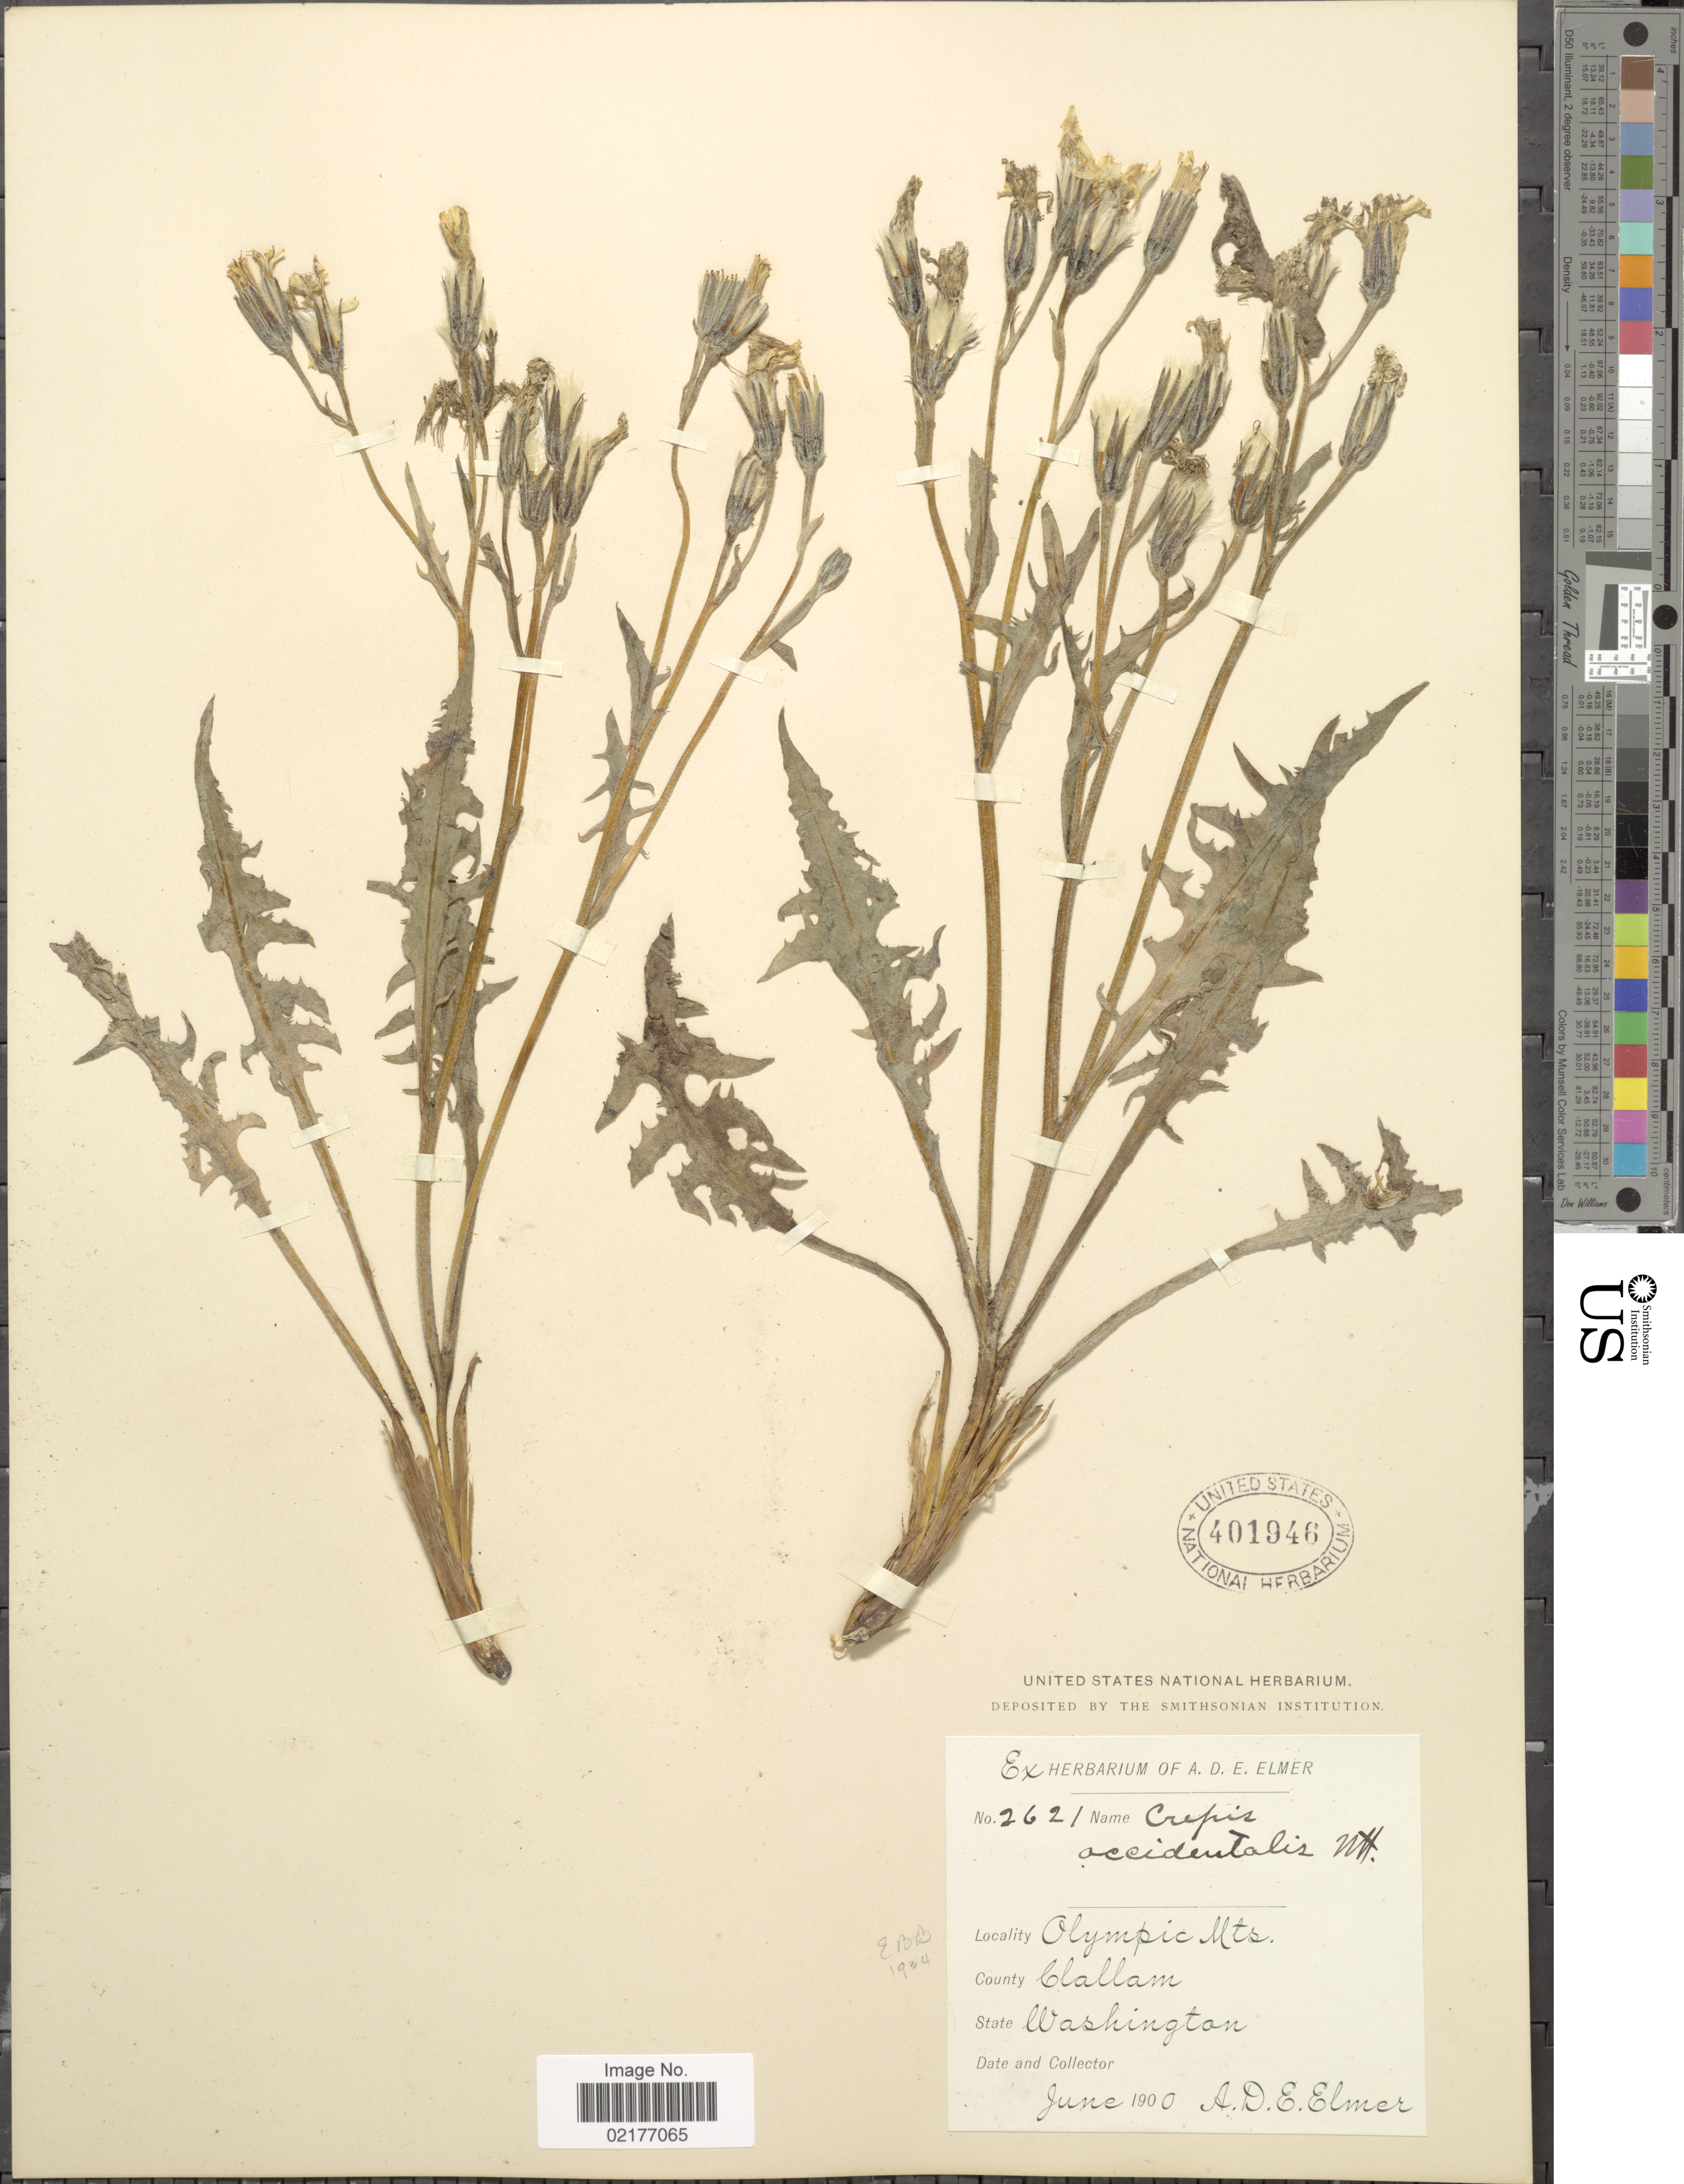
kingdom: Plantae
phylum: Tracheophyta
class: Magnoliopsida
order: Asterales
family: Asteraceae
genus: Crepis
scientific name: Crepis occidentalis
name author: Nutt.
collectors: A. D. E. Elmer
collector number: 2621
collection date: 1900-06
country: United States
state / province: Washington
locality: Olympic Mts., Clallam , State Washington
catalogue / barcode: US 401946